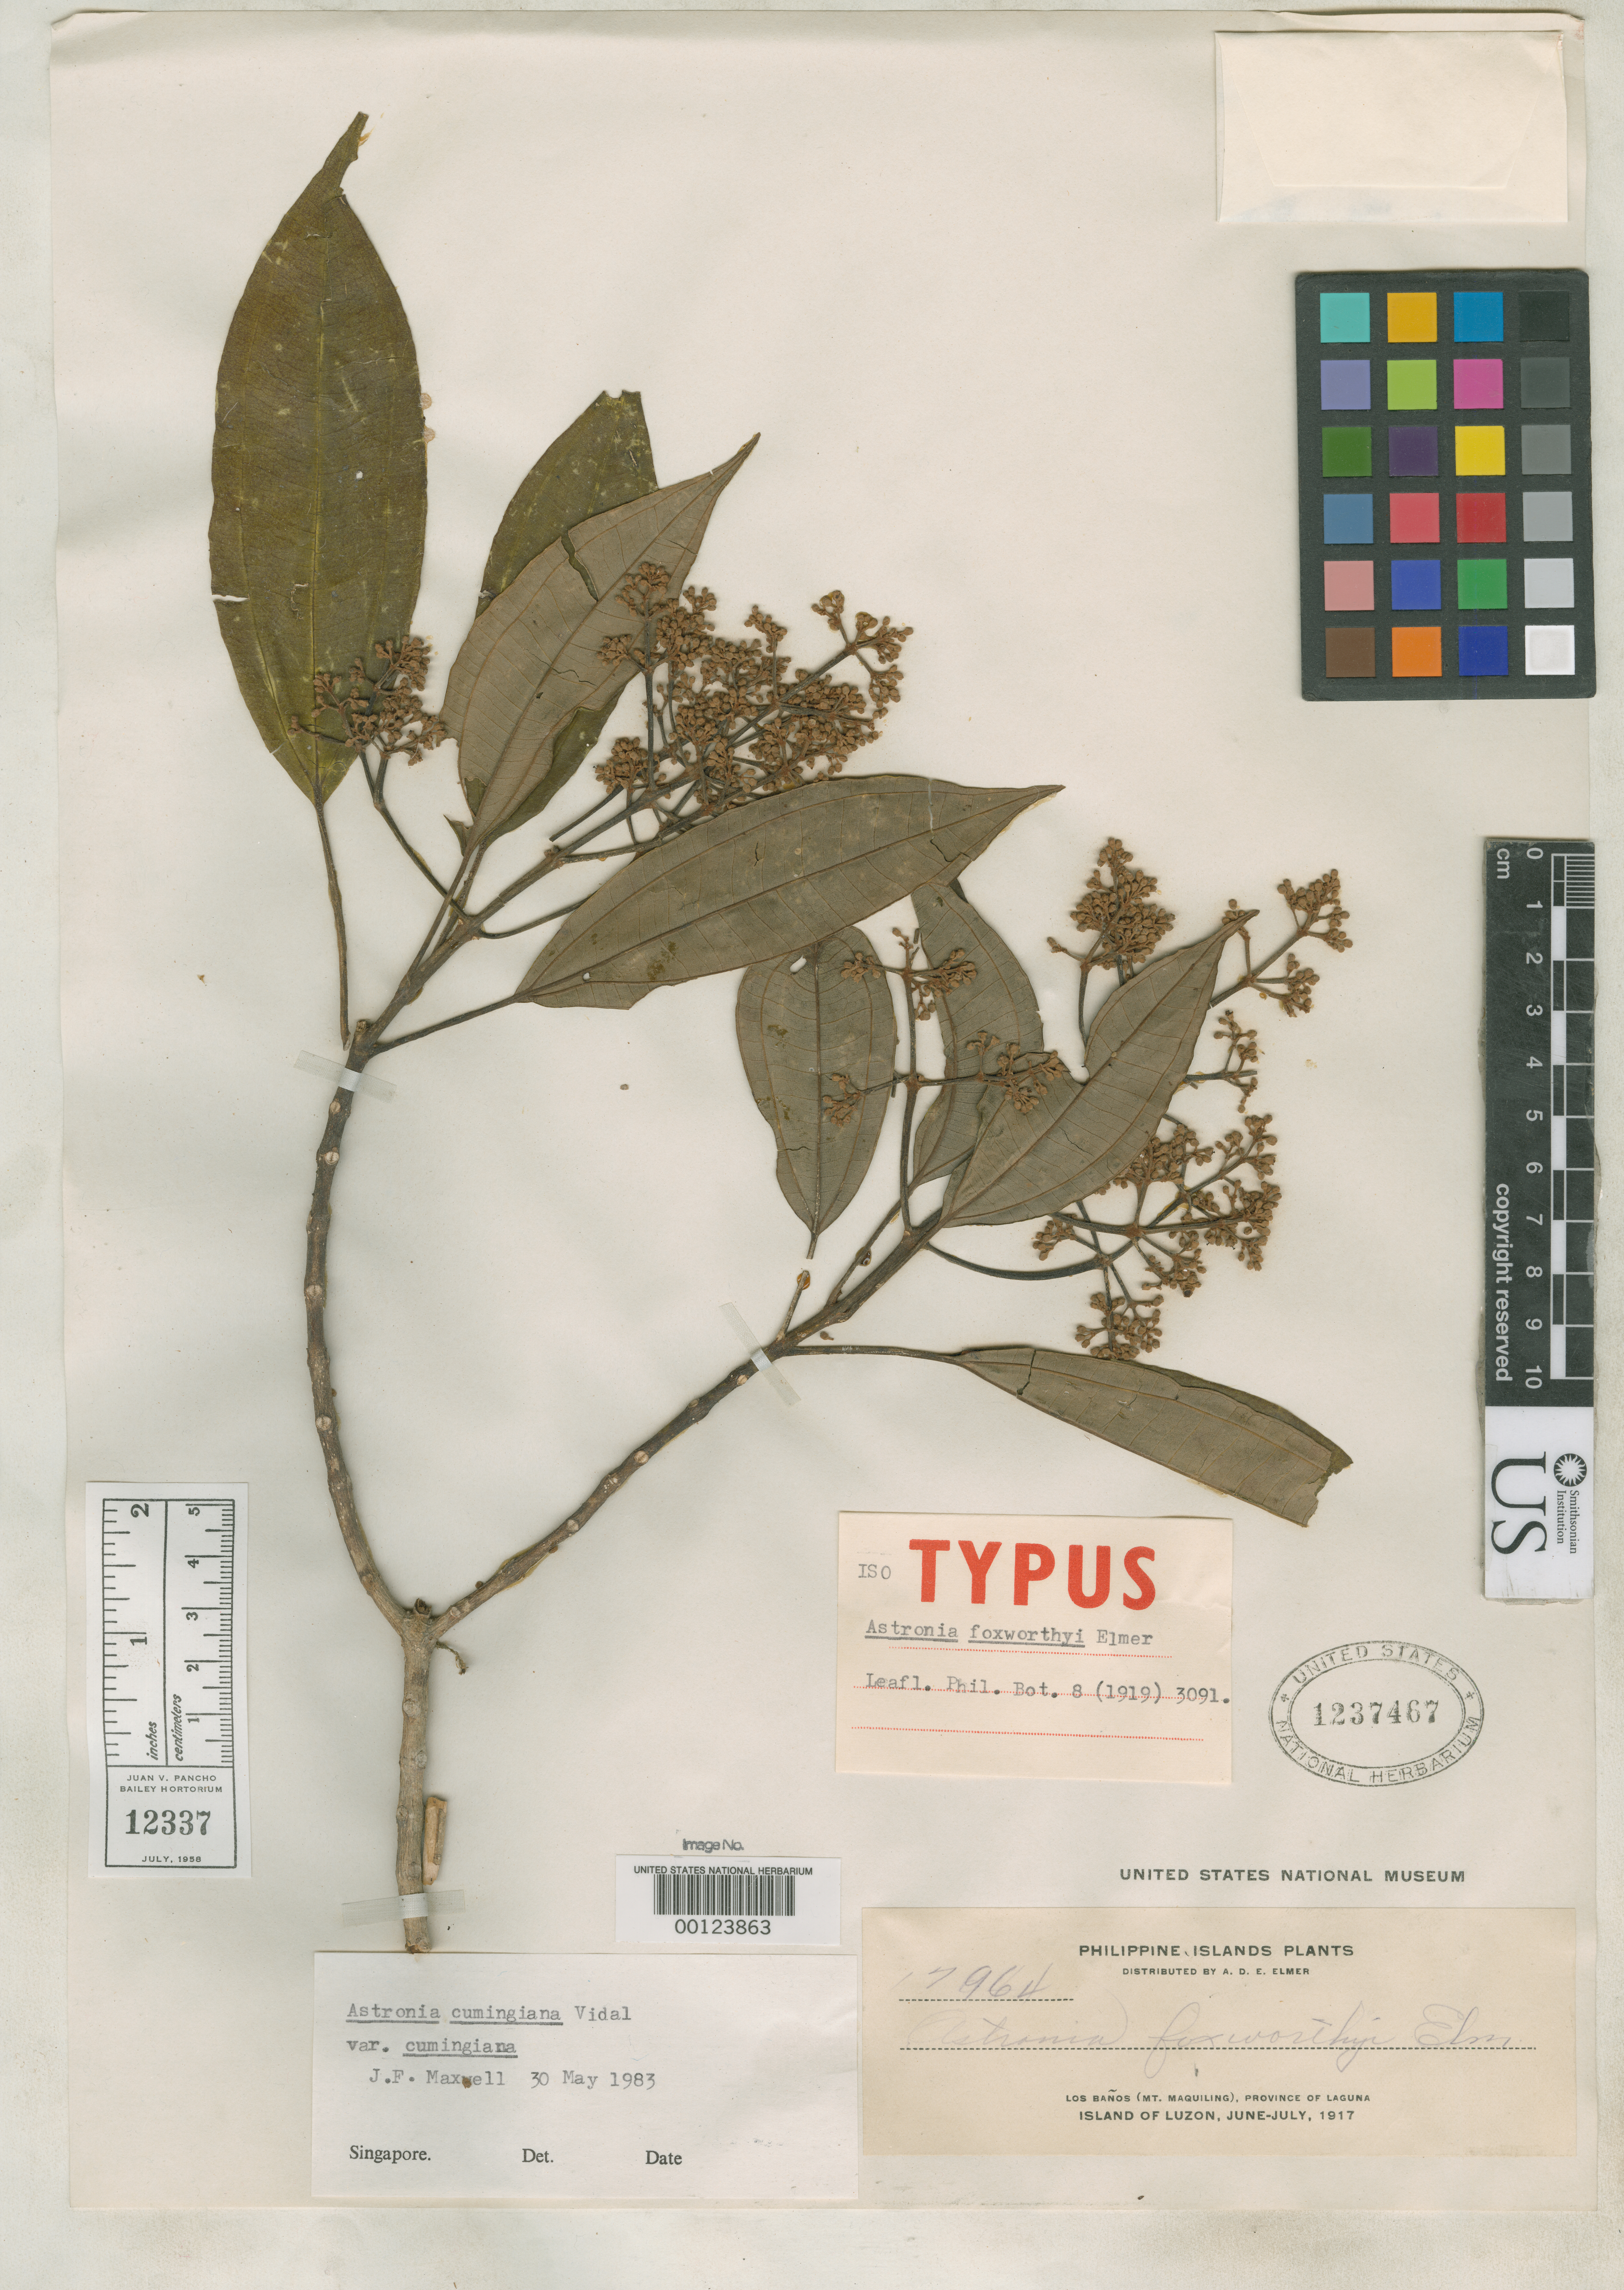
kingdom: Plantae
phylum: Tracheophyta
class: Magnoliopsida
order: Myrtales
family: Melastomataceae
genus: Astronia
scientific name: Astronia foxworthyi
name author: Elmer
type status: Isotype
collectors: A. D. E. Elmer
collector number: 17964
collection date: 1917-06/1917-07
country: Philippines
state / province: Calabarzon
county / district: Laguna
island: Luzon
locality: Los Baños (Mt. Maquiling), Province of Laguna, Luzon.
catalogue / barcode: US 1237467